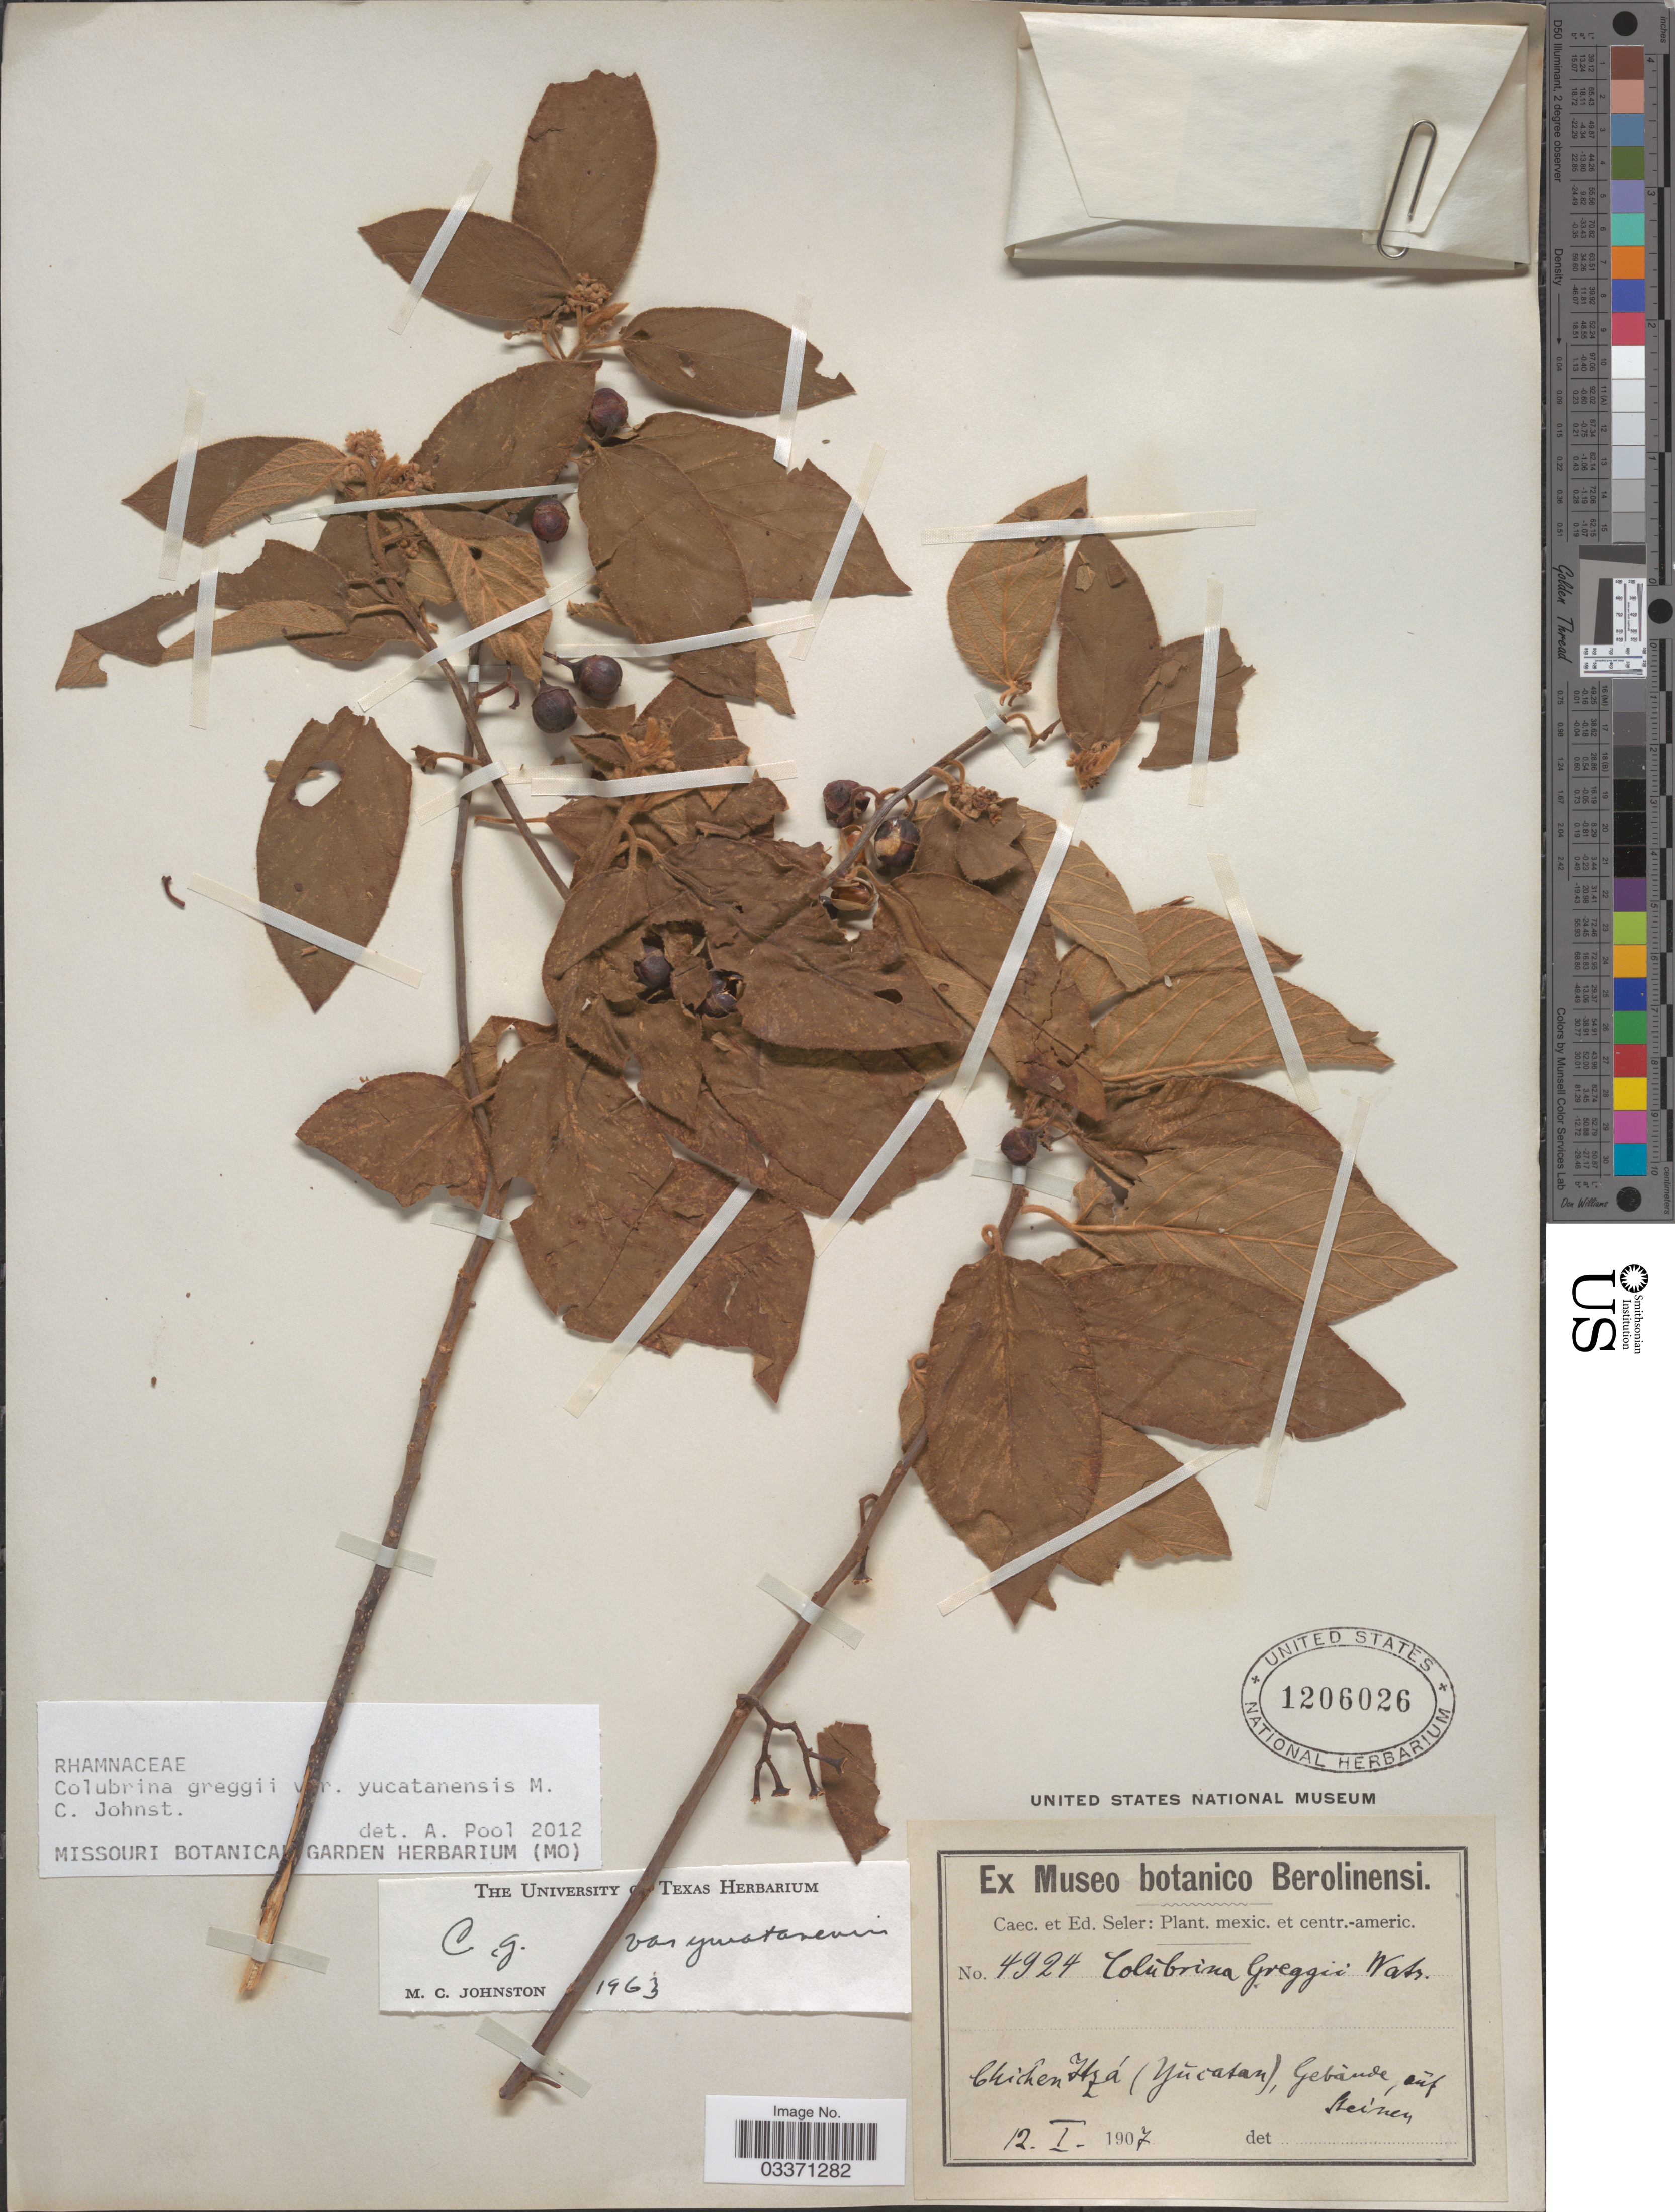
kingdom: Plantae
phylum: Tracheophyta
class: Magnoliopsida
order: Rosales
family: Rhamnaceae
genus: Colubrina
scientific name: Colubrina greggii var. yucatanensis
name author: M.C. Johnst.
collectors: ex Caec. et Ed Seler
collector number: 4924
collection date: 1907-01-12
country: Mexico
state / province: Yucatán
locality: Chichén Itzá.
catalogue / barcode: US 1206026